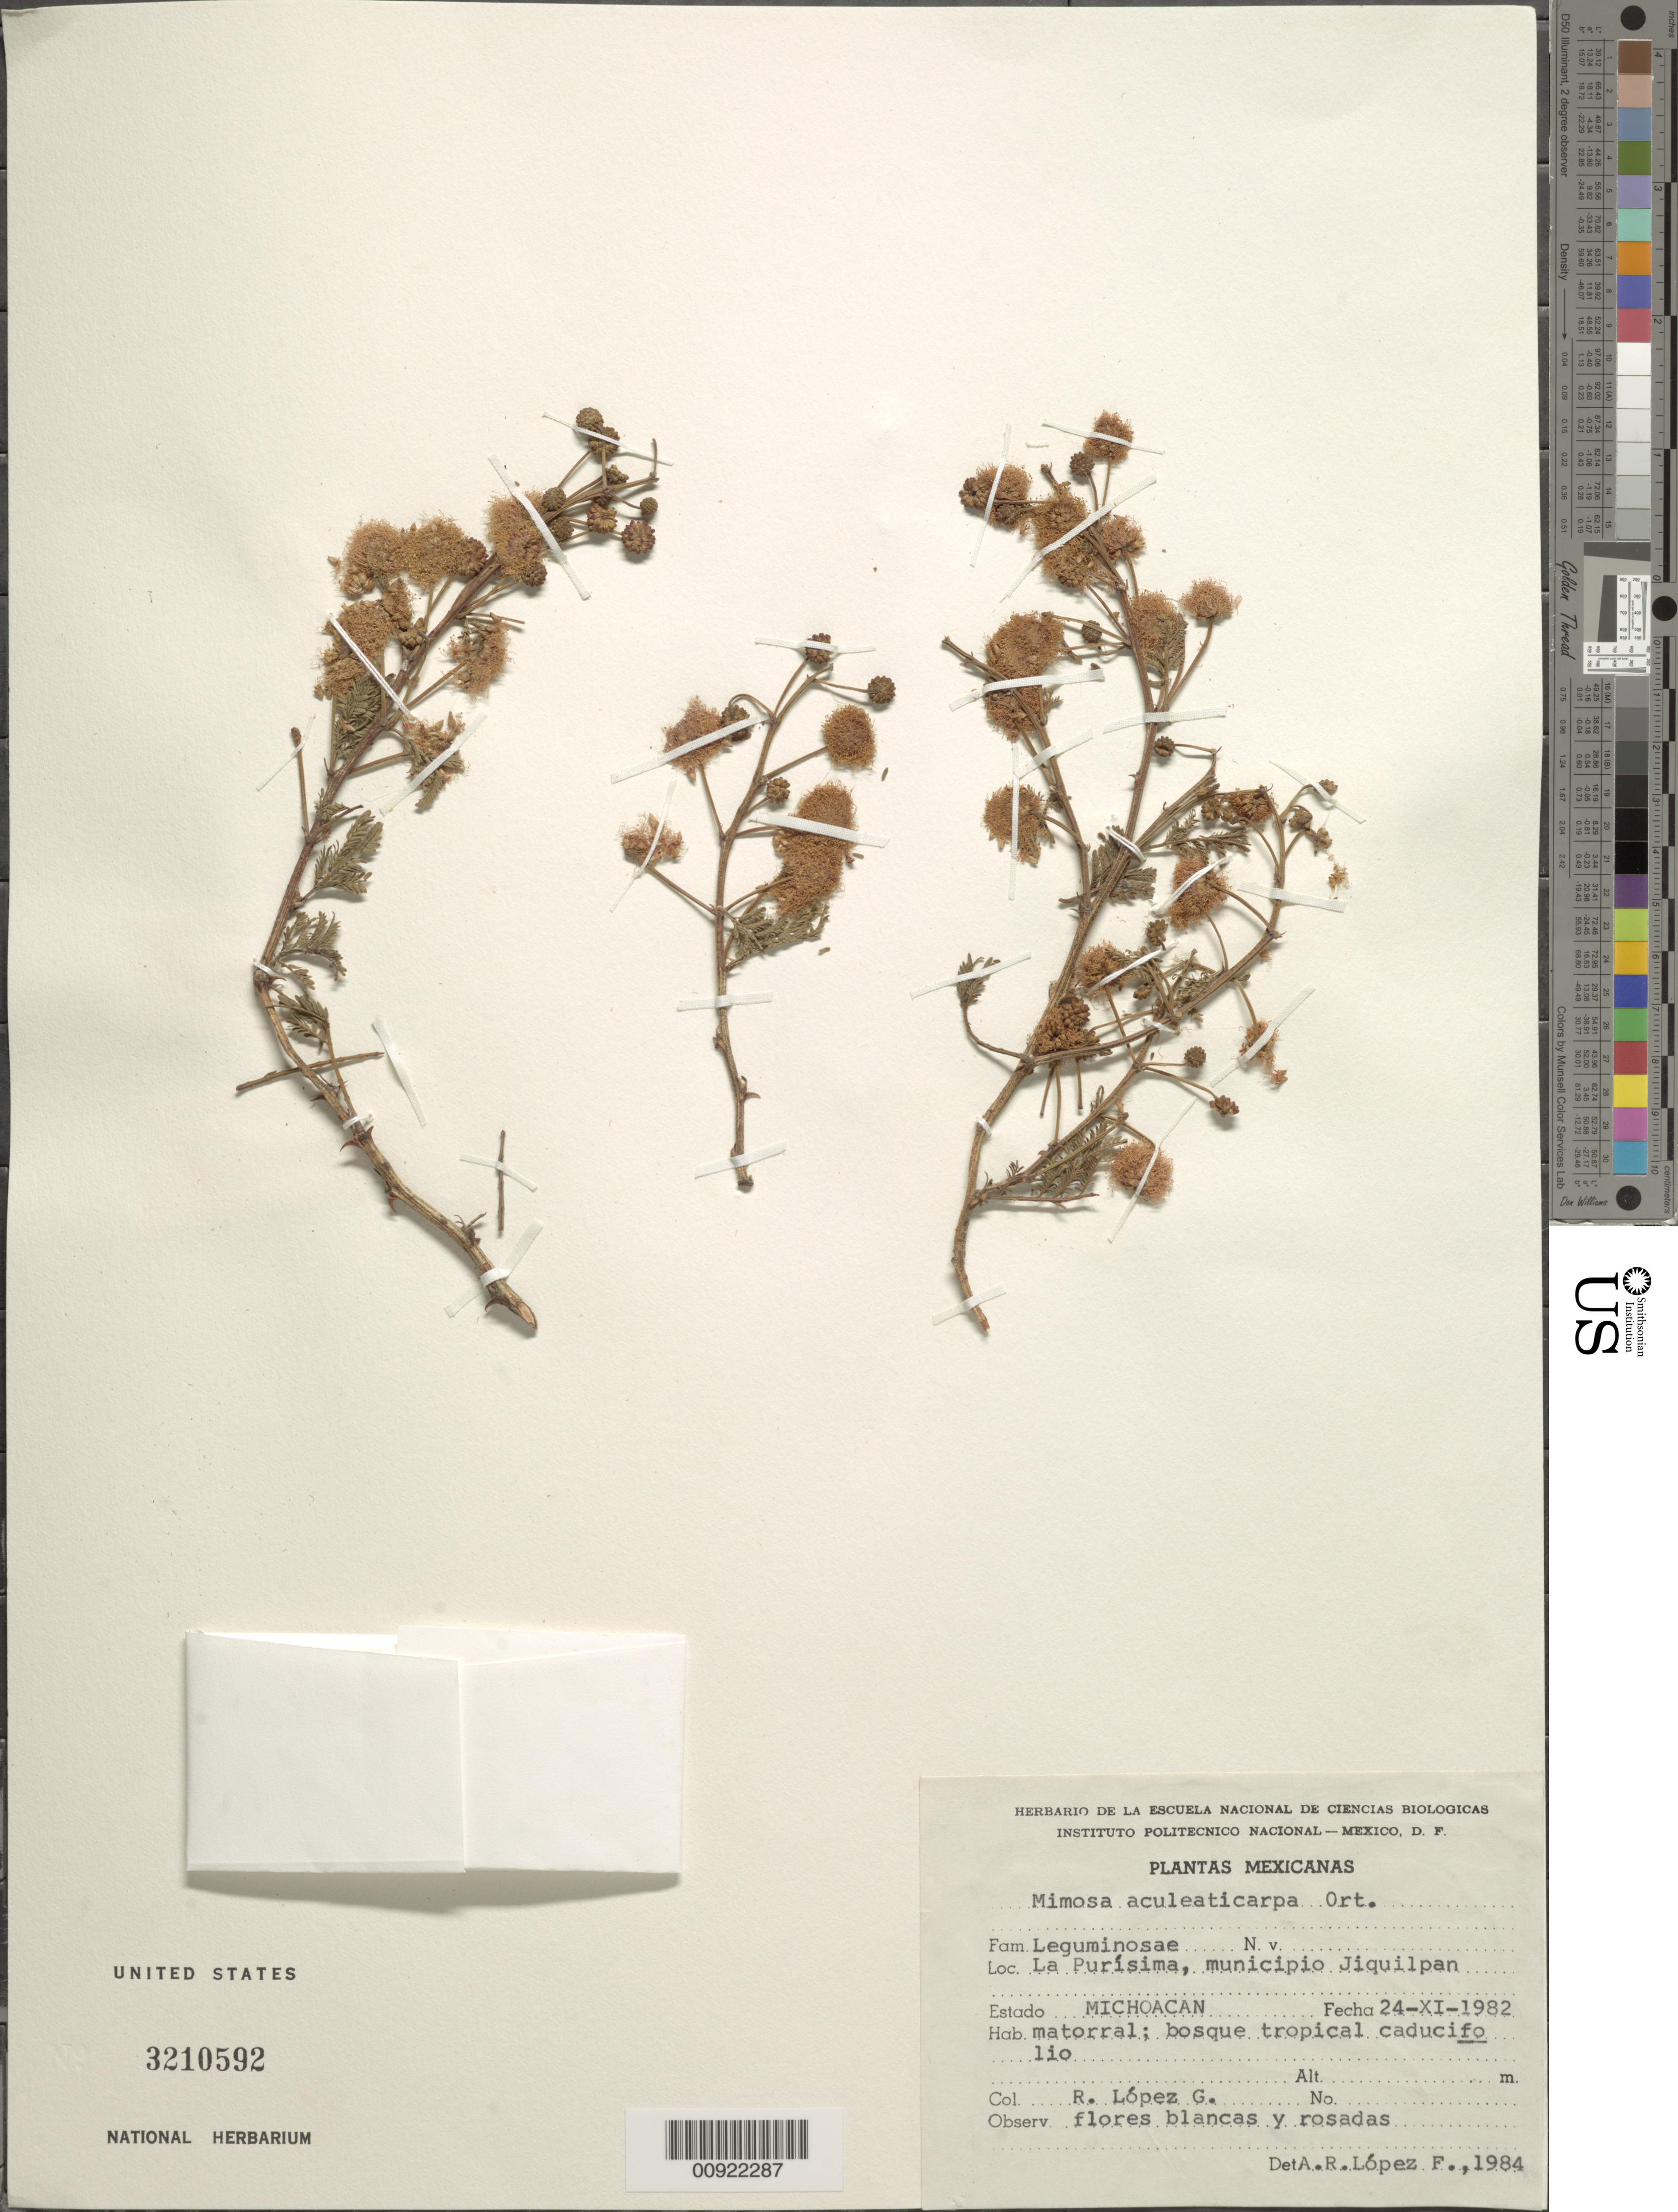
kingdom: Plantae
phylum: Tracheophyta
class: Magnoliopsida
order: Fabales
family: Fabaceae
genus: Mimosa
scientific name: Mimosa aculeaticarpa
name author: Ortega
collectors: López G., R.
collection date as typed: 24 Nov 1982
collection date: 1982-11-24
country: Mexico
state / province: Michoacán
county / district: Jiquilpan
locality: La Purísima, municipio Jiquilpan, Estado Michoacán.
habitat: Matorral; bosque tropical caducifolio.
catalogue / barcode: US 3210592